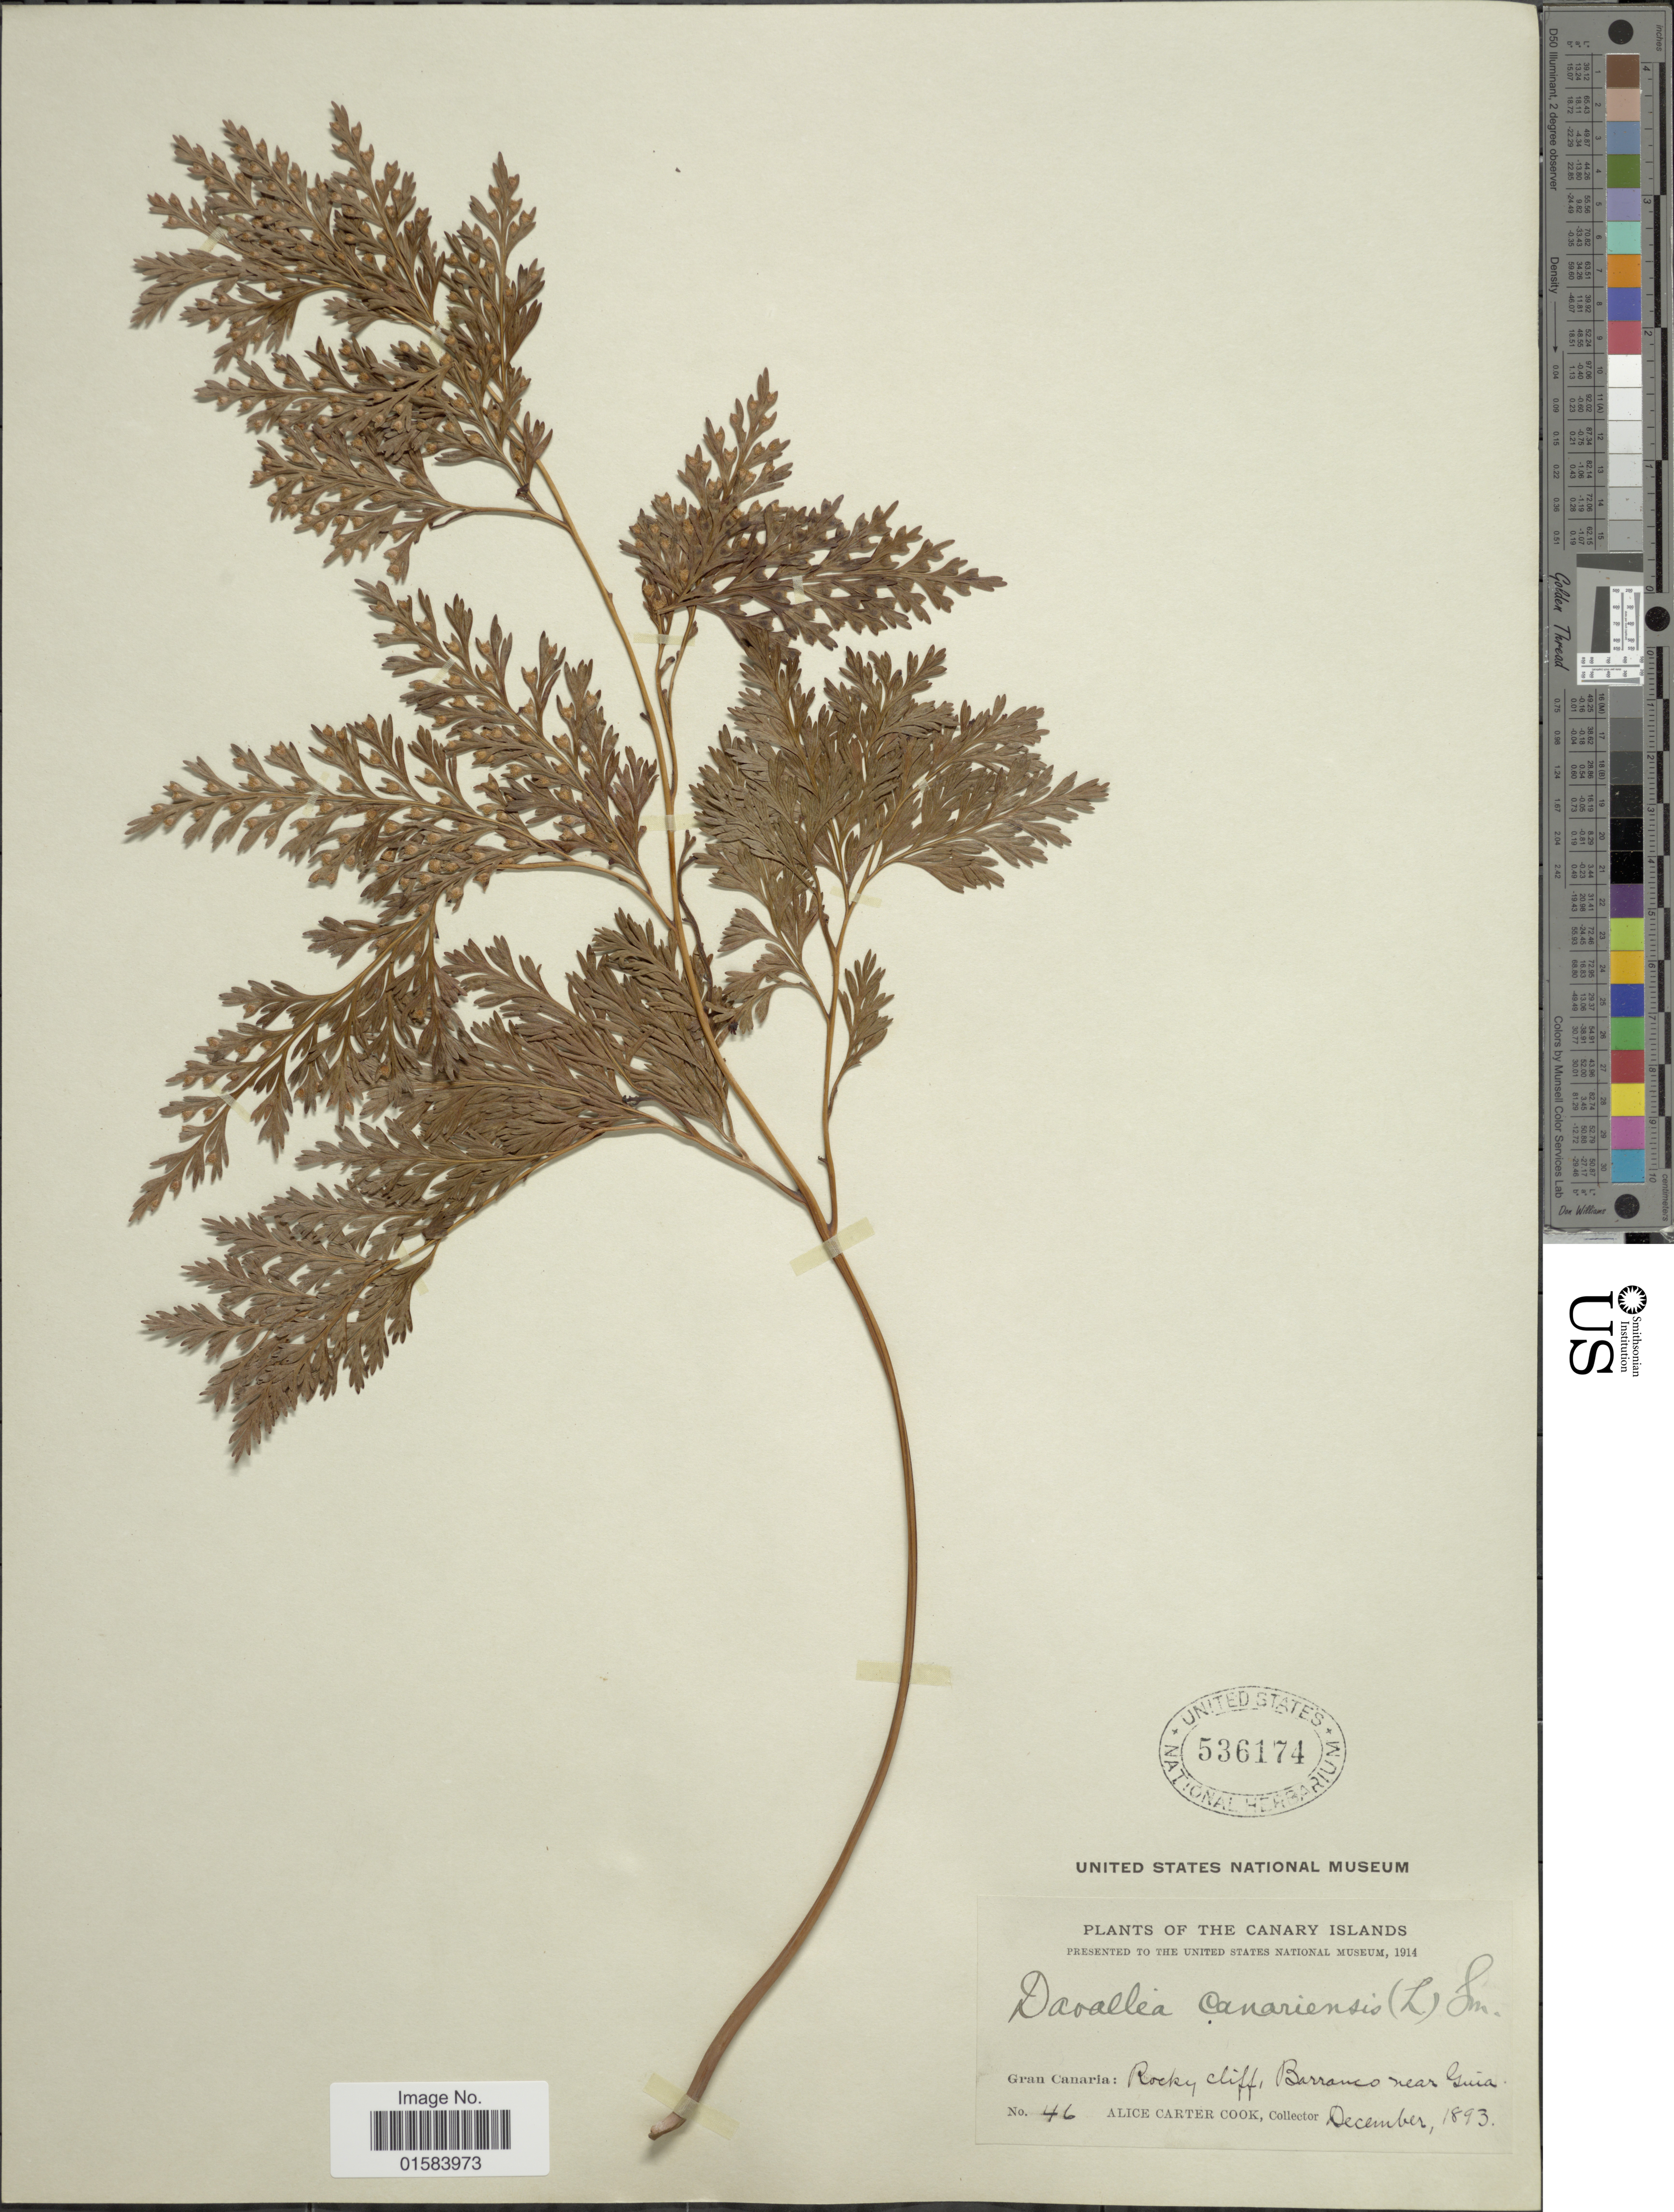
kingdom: Plantae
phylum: Tracheophyta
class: Polypodiopsida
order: Polypodiales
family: Davalliaceae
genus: Davallia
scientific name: Davallia canariensis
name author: (L.) Sm.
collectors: Alice C. Cook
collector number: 46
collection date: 1883-12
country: Spain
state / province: Canarias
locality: The Canary Islands, Gran Canaria: Rocky cliff, Barranco near Guia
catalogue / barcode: US 536174